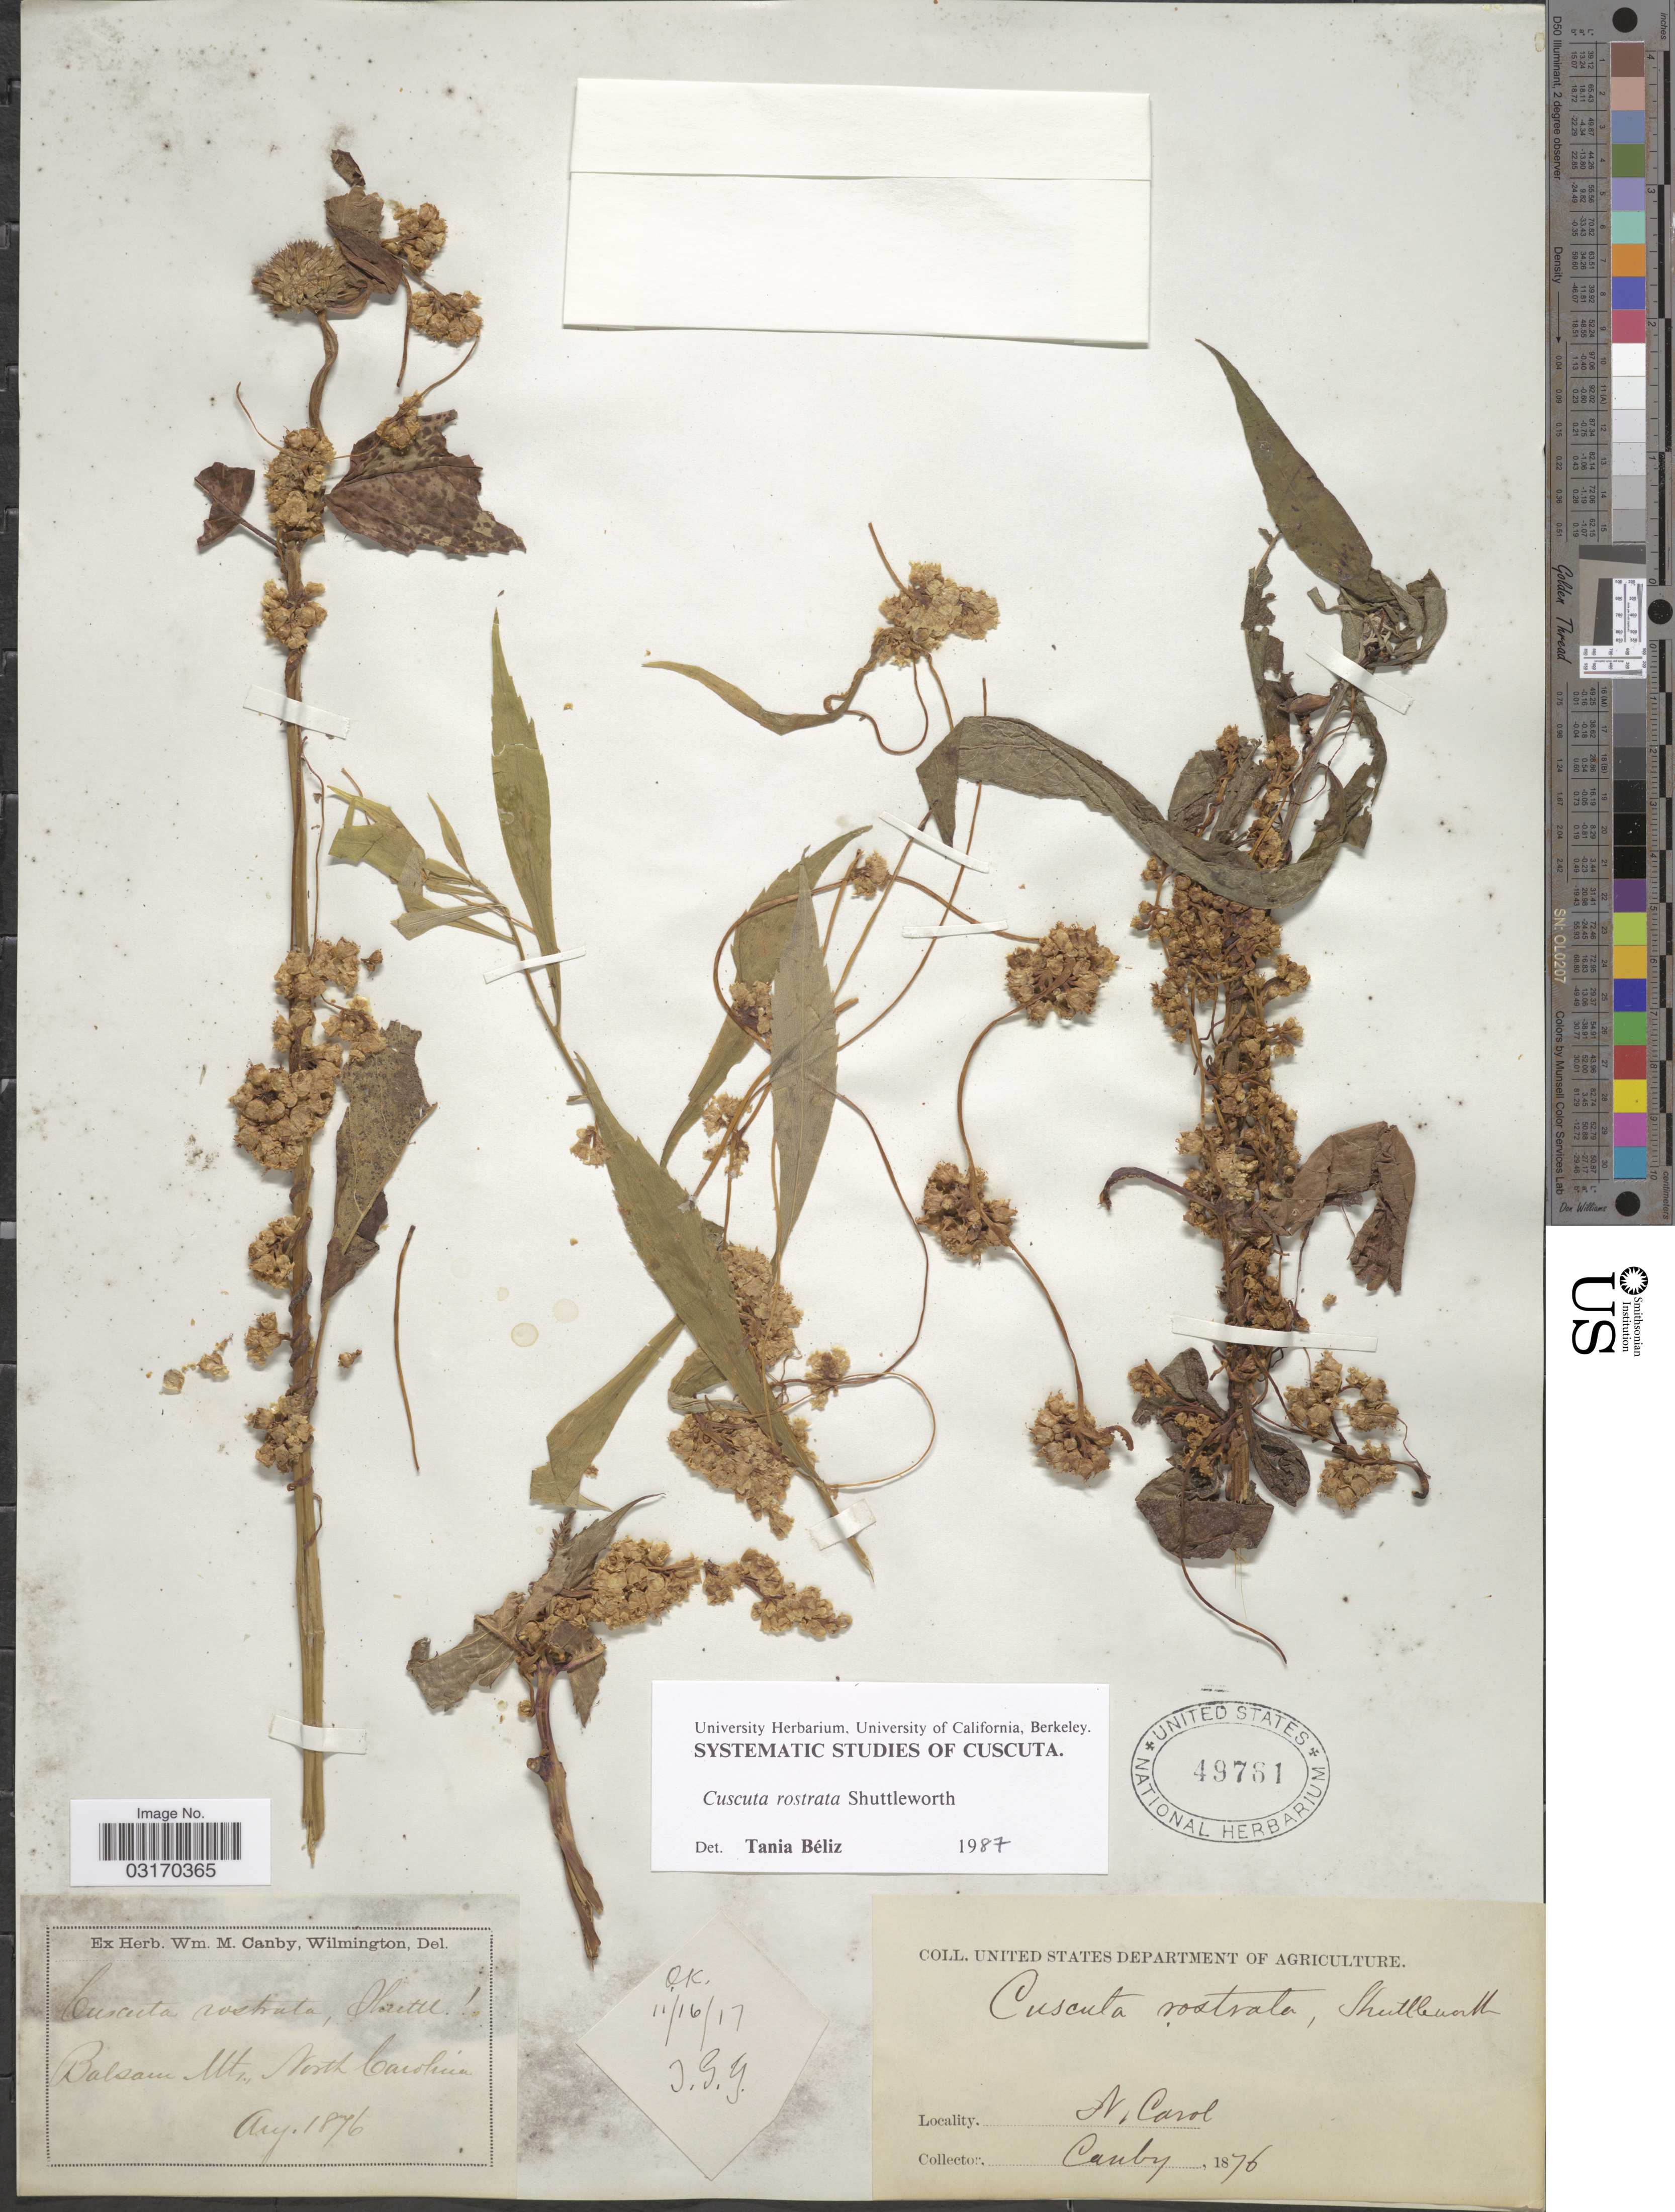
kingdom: Plantae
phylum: Tracheophyta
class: Magnoliopsida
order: Solanales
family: Convolvulaceae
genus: Cuscuta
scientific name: Cuscuta rostrata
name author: Shuttlew. ex Engelm. & A. Gray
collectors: W. M. Canby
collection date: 1876-08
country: United States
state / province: North Carolina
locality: Balsam Mts.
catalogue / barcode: US 49761